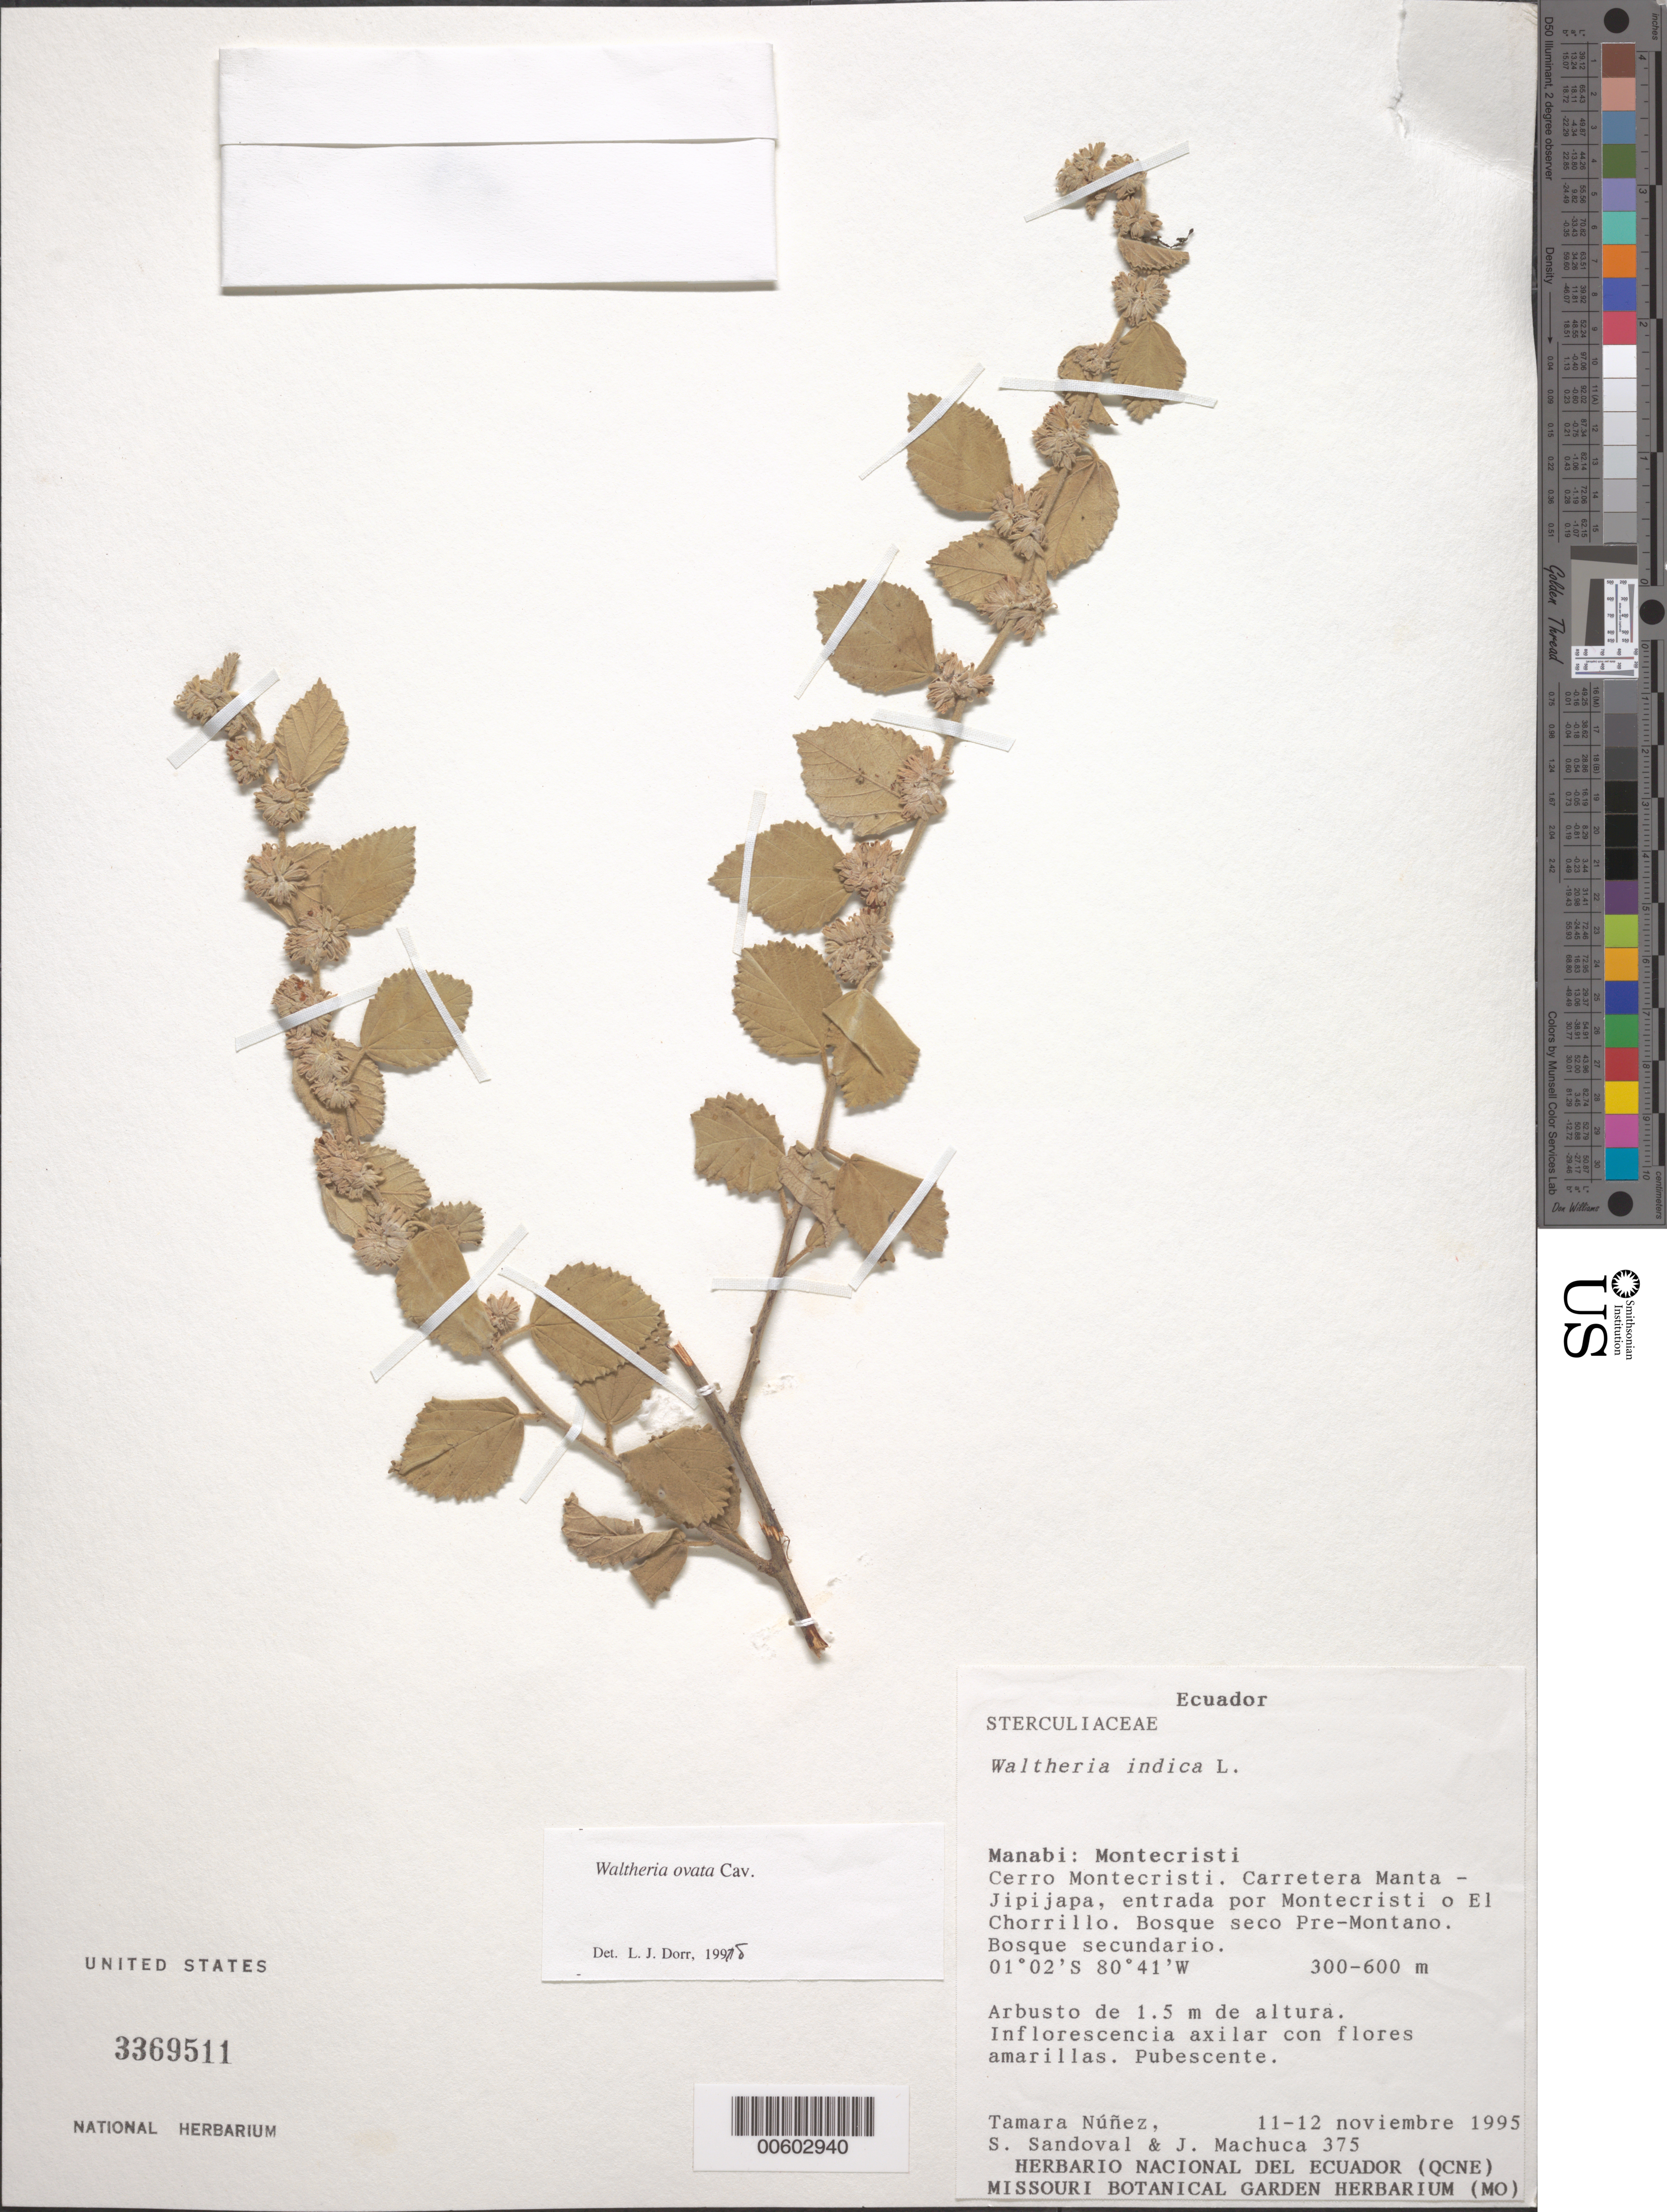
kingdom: Plantae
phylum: Tracheophyta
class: Magnoliopsida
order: Malvales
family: Malvaceae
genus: Waltheria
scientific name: Waltheria ovata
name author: Cav.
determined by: Dorr, L. J., (BOT), Smithsonian Institution - National Museum of Natural History (UNITED STATES)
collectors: T. Núñez, S. Sandoval & J. A. Machuca N.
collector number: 375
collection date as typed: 11 Nov 1995 to 12 Nov 1995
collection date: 1995-11-11/1995-11-12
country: Ecuador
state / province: Manabí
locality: Montecristi. Cerro Montecristi, Carretera Manta-Jipijapa, etrada por Montecristi o El Chorrillo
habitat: Bosque seco pre-montano, bosque secundario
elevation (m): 300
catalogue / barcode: US 3369511